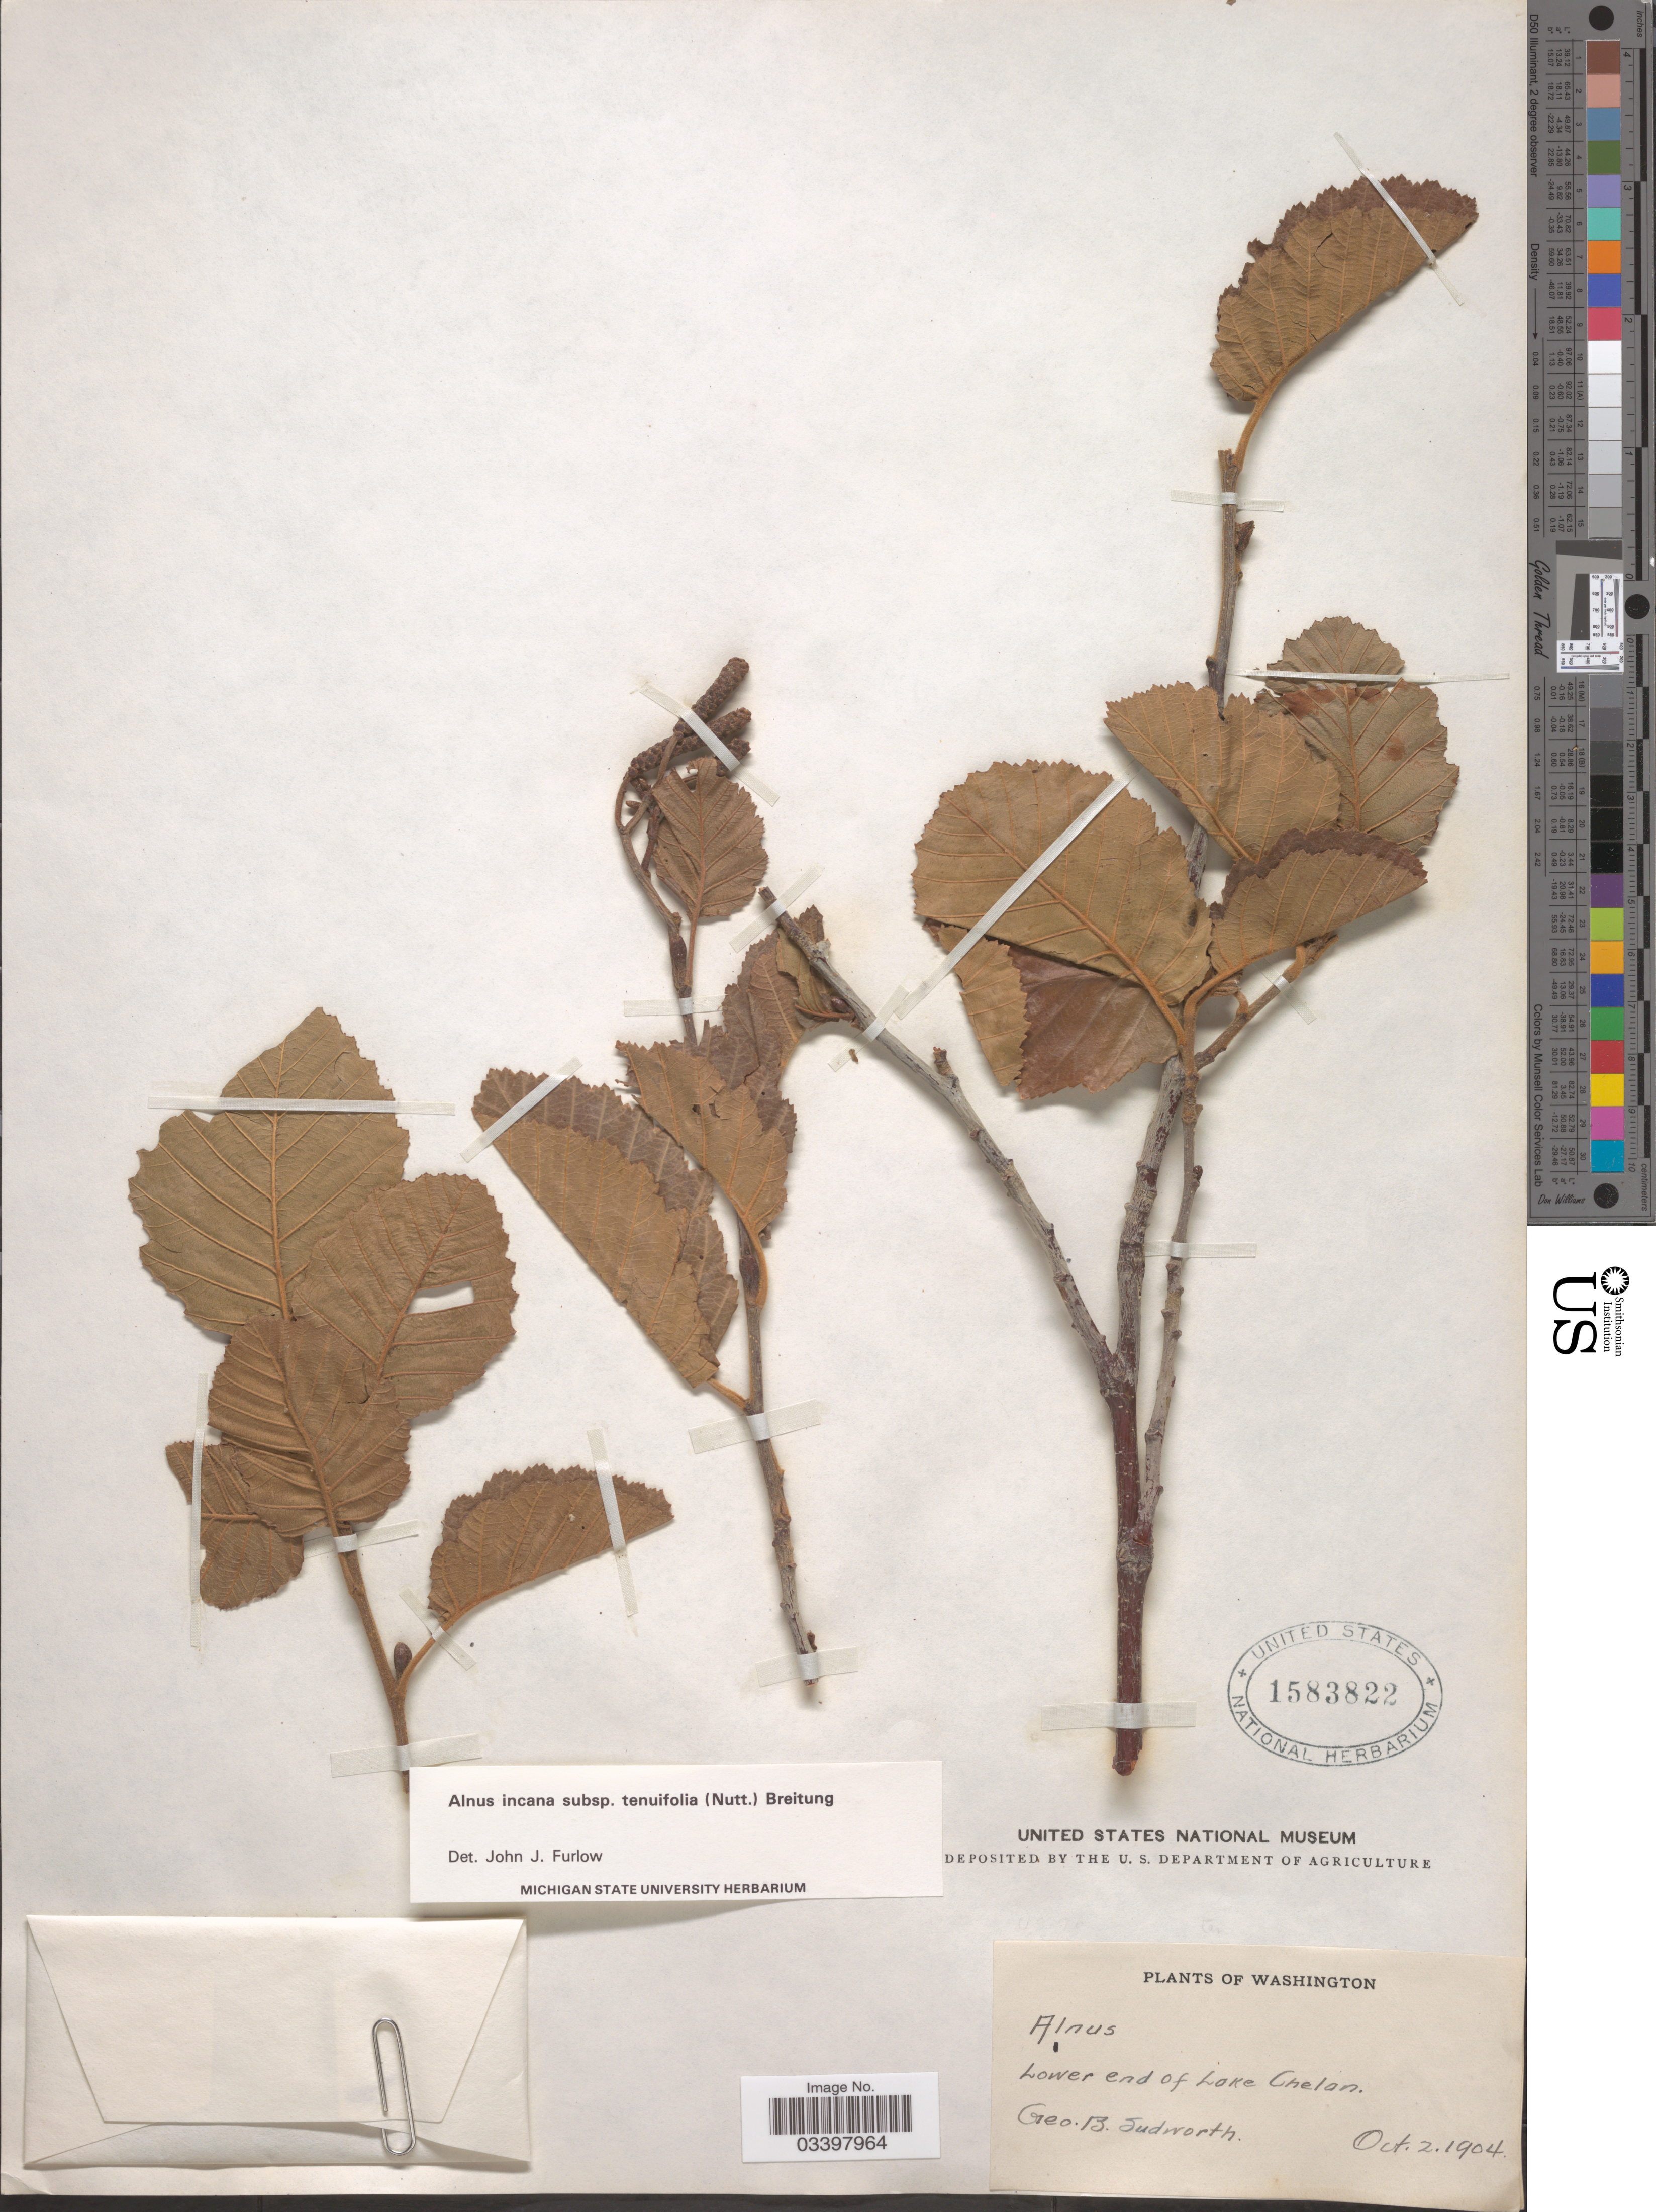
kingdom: Plantae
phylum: Tracheophyta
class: Magnoliopsida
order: Fagales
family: Betulaceae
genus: Alnus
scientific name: Alnus incana subsp. tenuifolia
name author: (Nutt.) Breitung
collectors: G. B. Sudworth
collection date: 1904-10-02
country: United States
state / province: Washington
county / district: Chelan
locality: Lower end of Lake Chelan.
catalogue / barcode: US 1583822